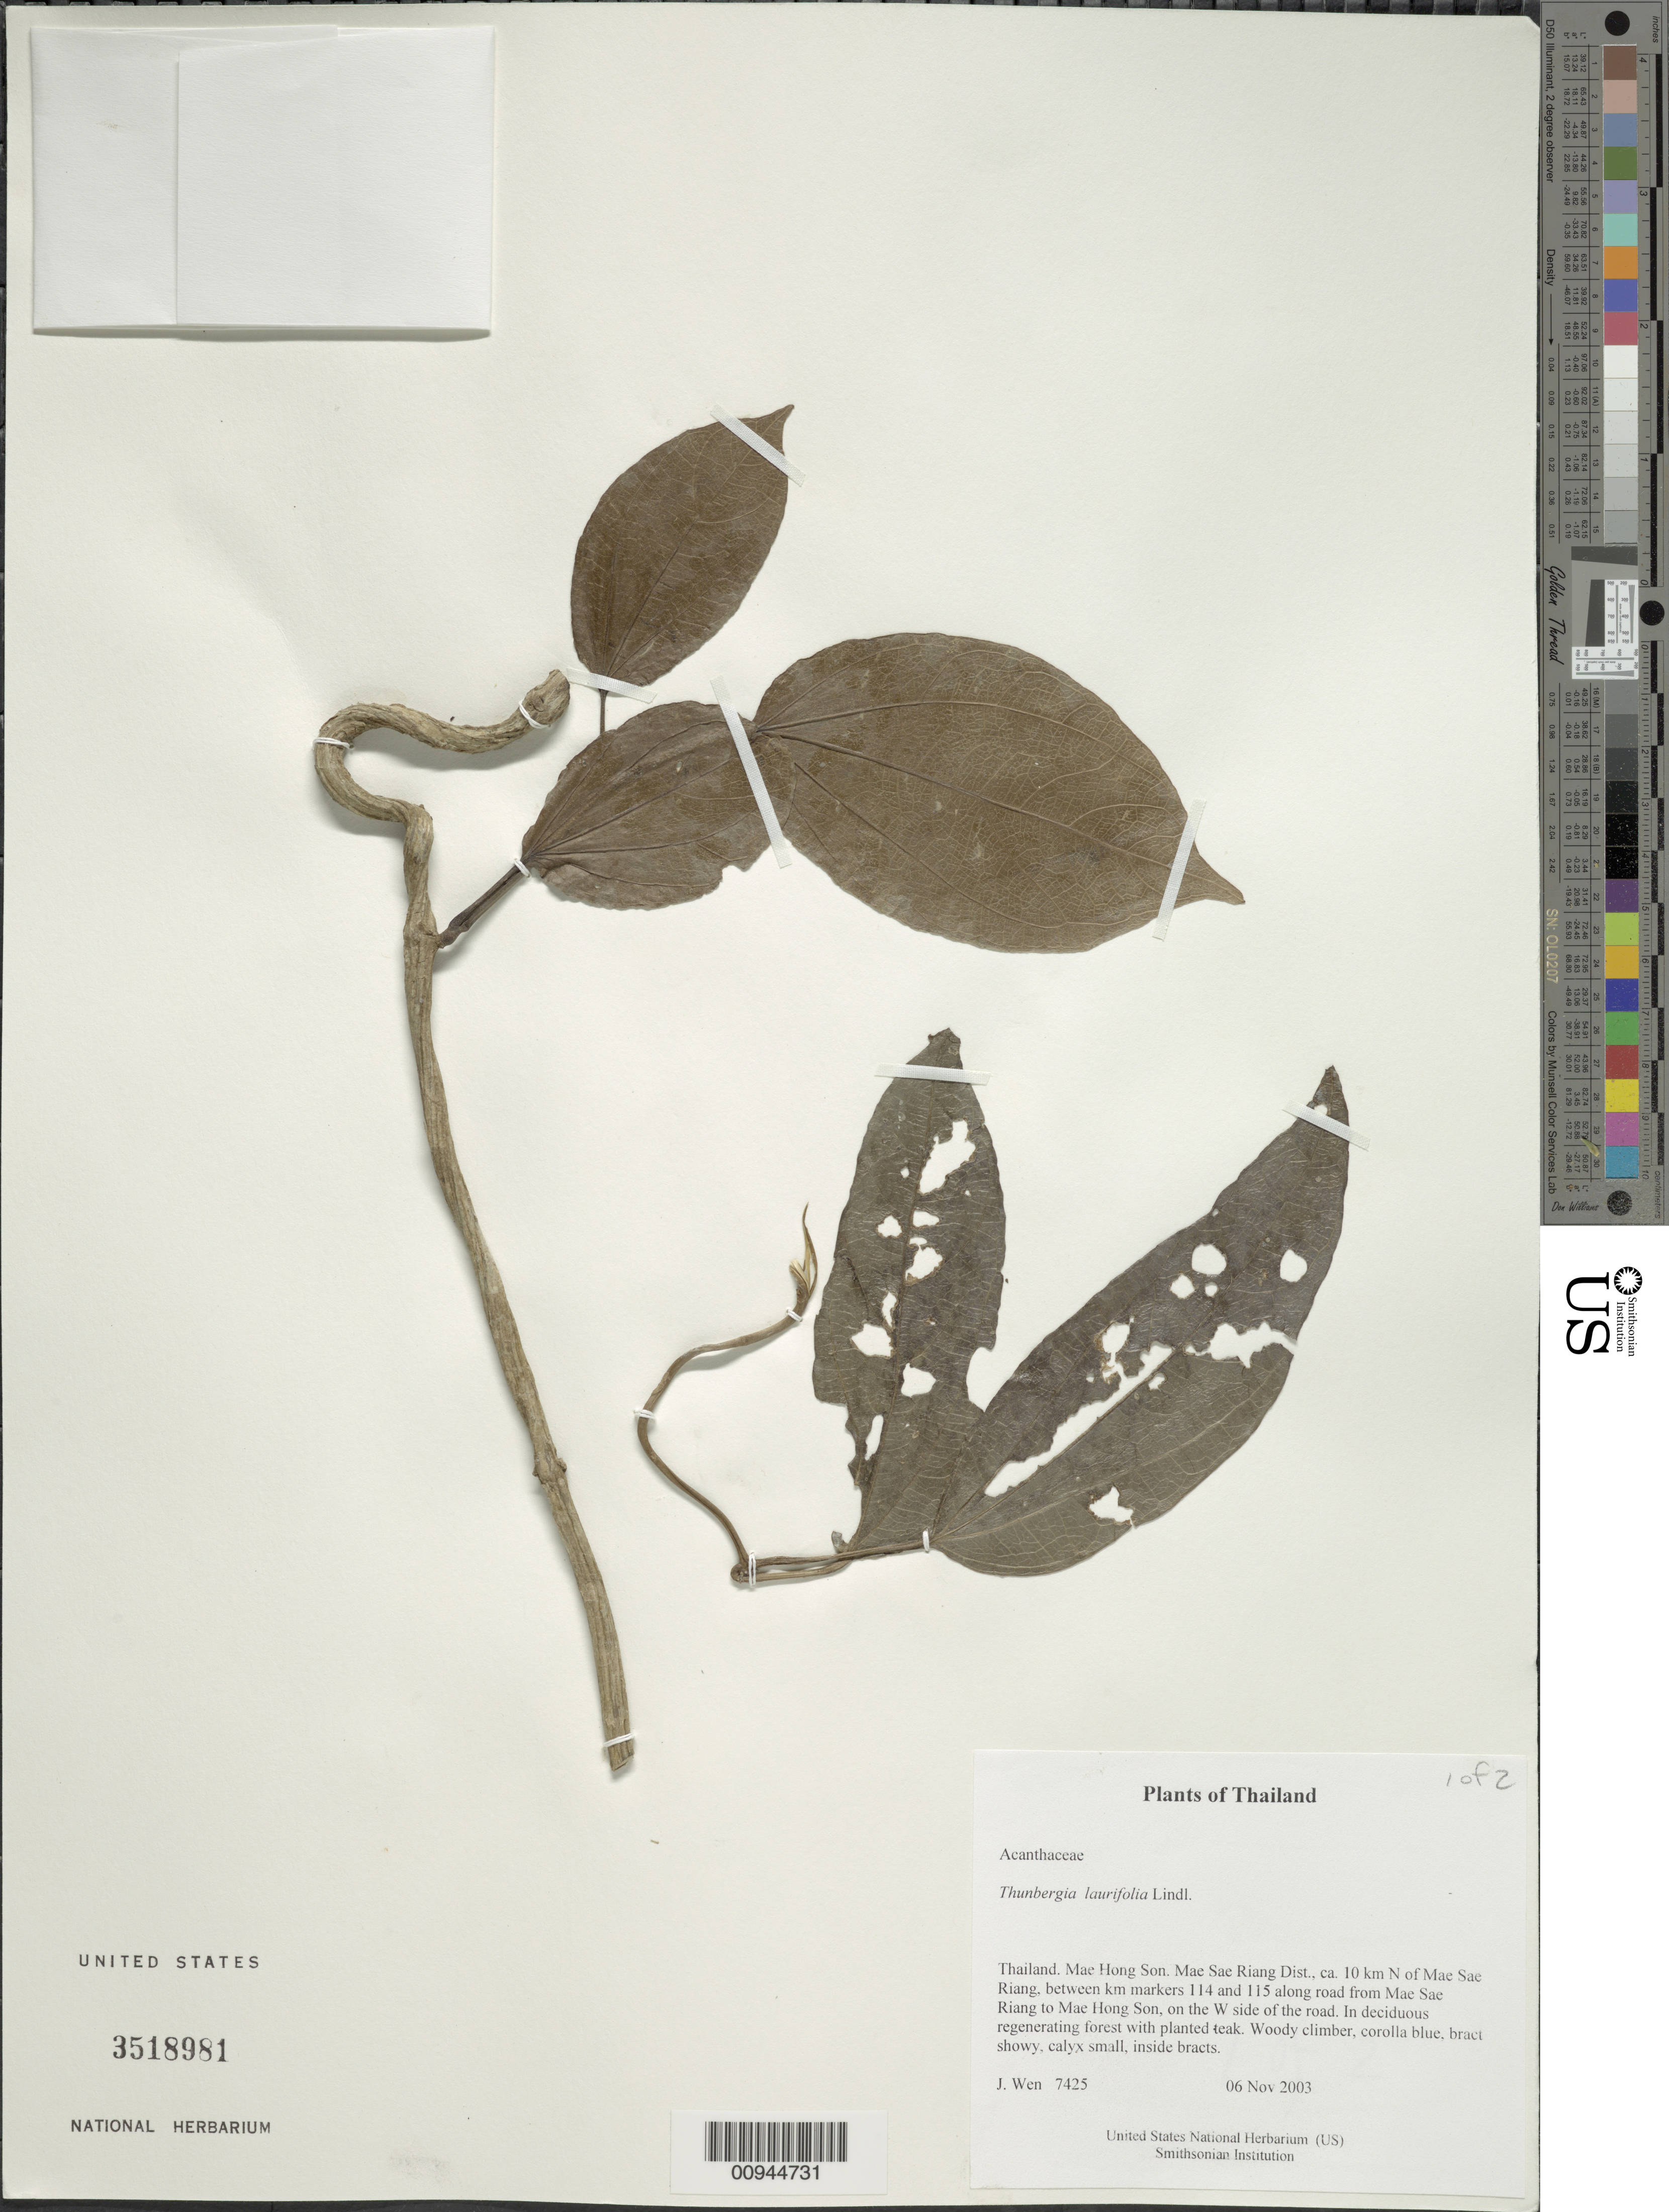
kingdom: Plantae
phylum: Tracheophyta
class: Magnoliopsida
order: Lamiales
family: Acanthaceae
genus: Thunbergia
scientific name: Thunbergia laurifolia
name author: Lindl.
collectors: J. Wen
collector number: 7425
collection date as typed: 06 Nov 2003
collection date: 2003-11-06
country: Thailand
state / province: Mae Hong Son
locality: Mae Sae Riang Dist., ca. 10 km N of Mae Sae Riang, between km markers 114 and 115 along road from Mae Sae Riang to Mae Hong Son, on the W side of the road.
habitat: In deciduous regenerating forest with planted teak.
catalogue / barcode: US 3518981